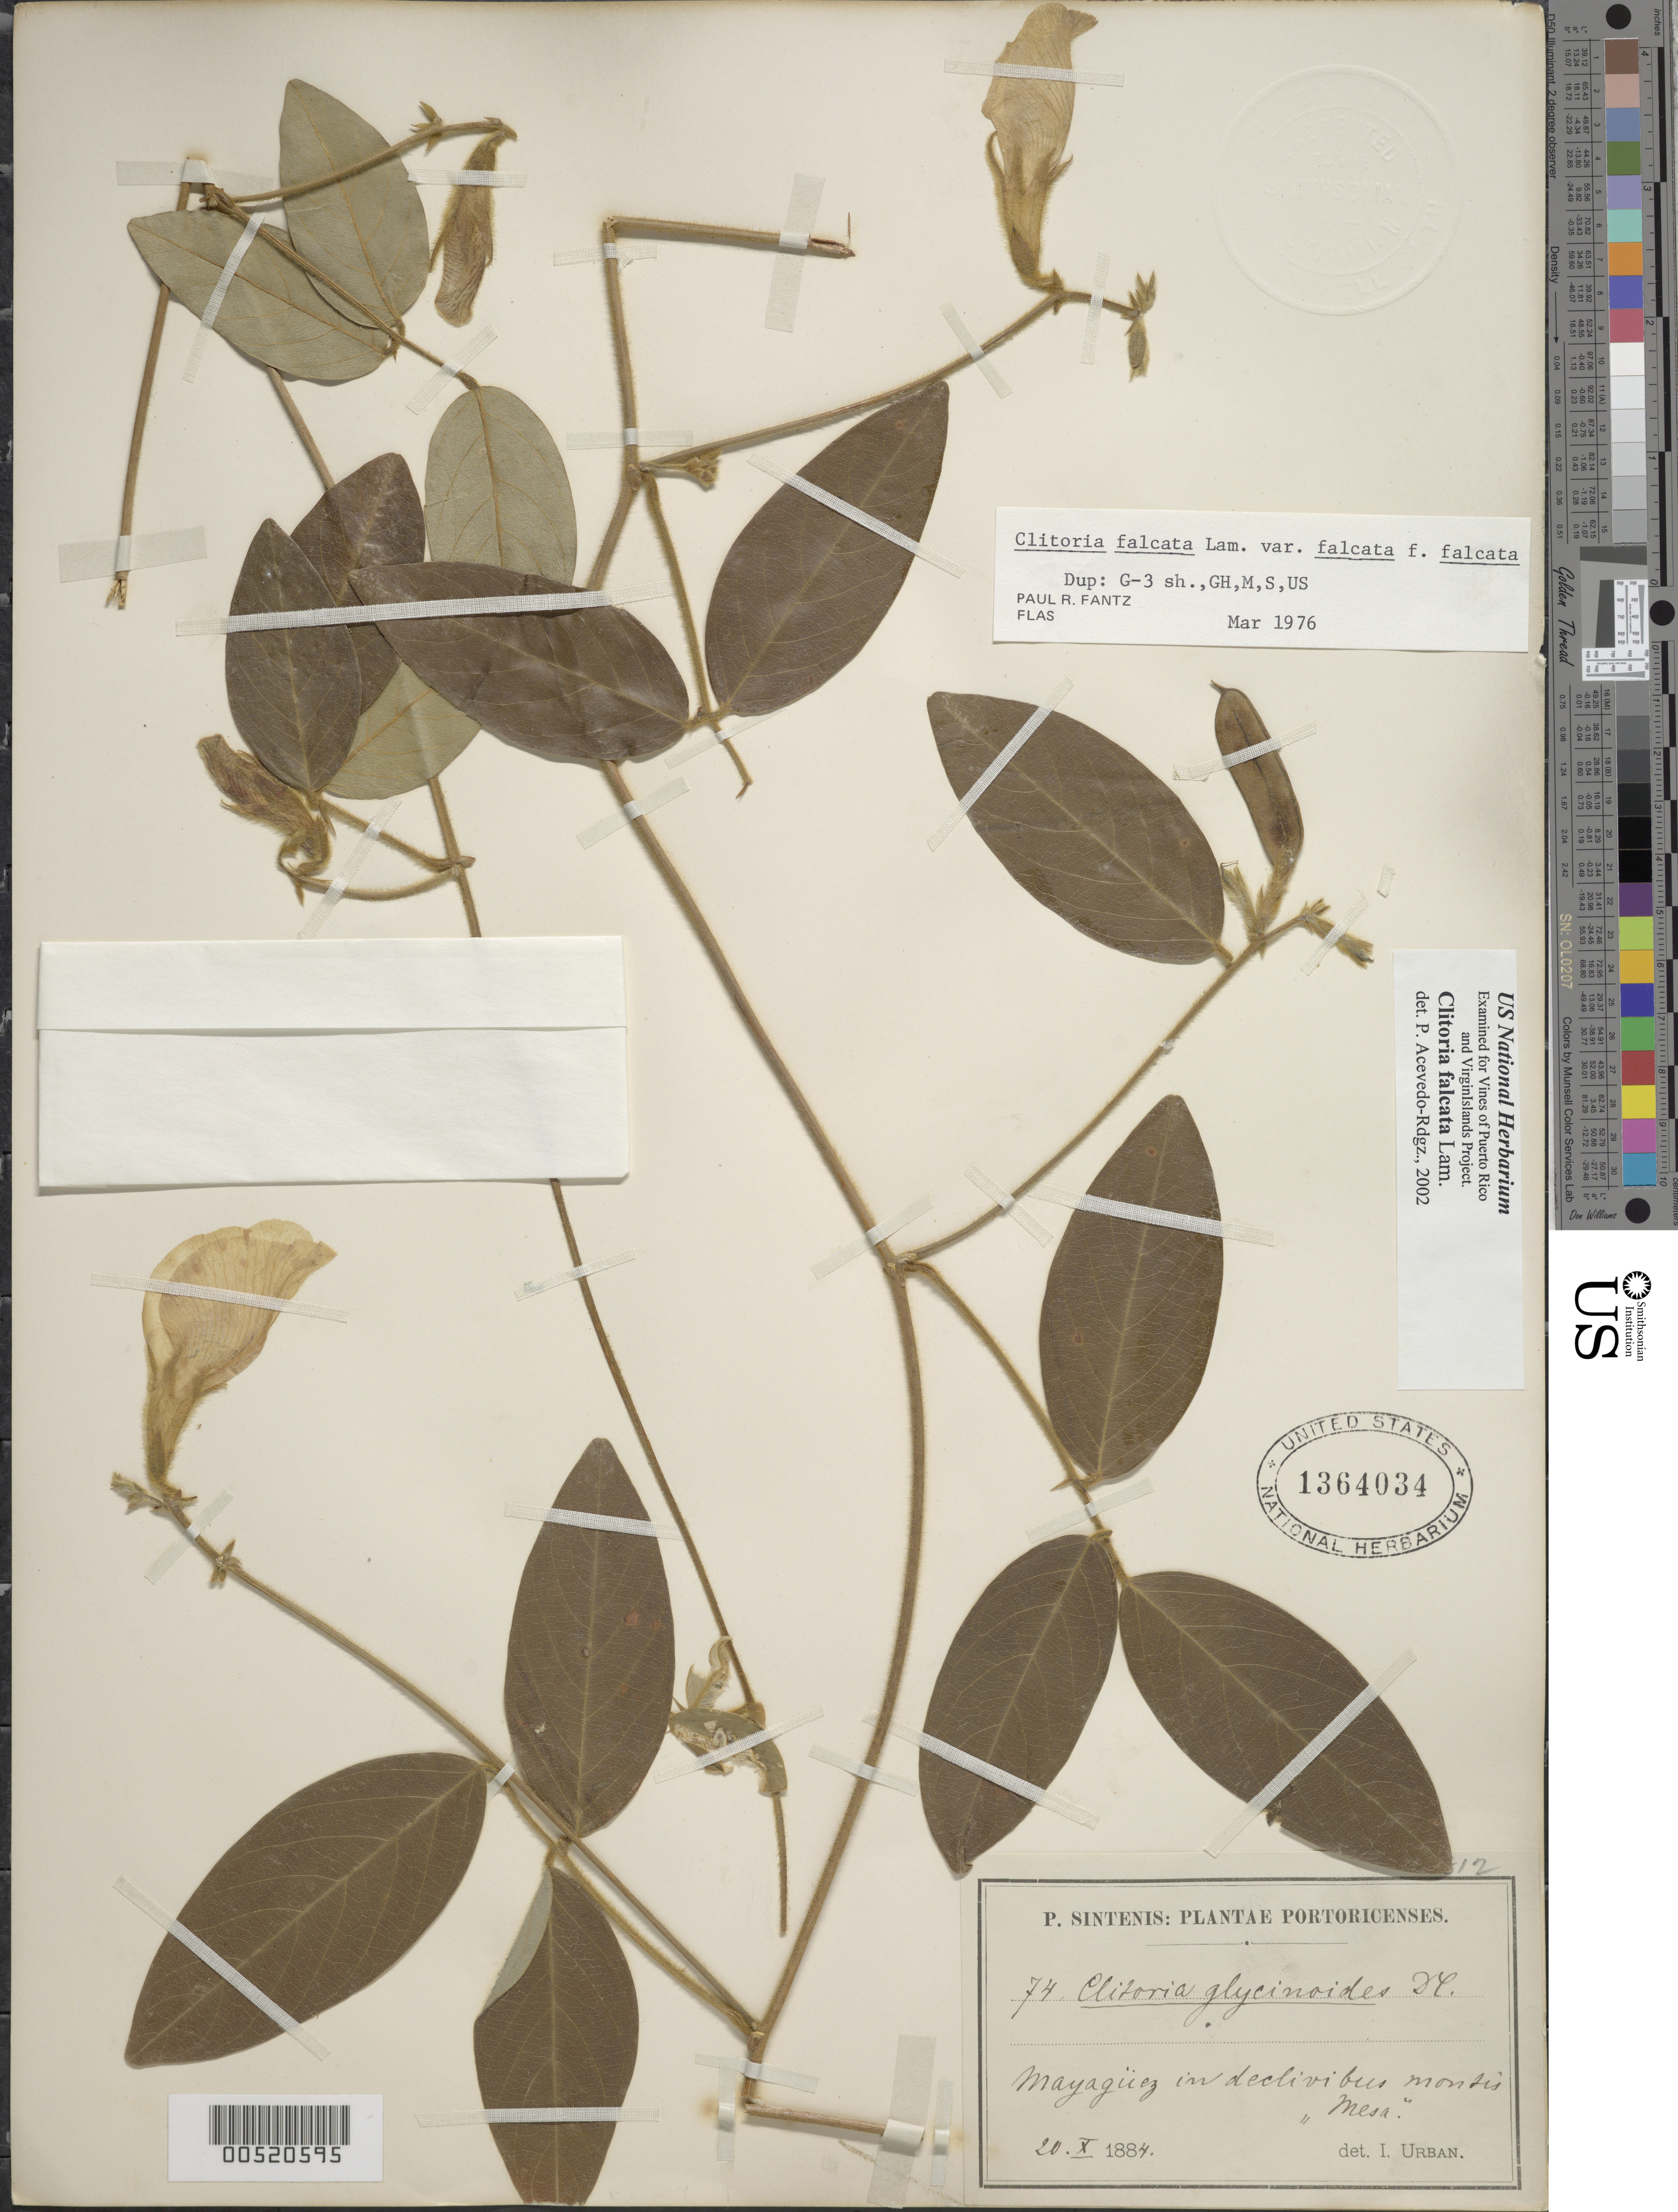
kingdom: Plantae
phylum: Tracheophyta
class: Magnoliopsida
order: Fabales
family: Fabaceae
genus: Clitoria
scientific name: Clitoria rubiginosa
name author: Juss.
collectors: P. Sintenis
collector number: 74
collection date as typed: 20 Oct 1884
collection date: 1884-10-20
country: Puerto Rico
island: Greater Antilles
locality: Mayagüez. In declivibus montis "Mesa".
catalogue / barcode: US 1364034